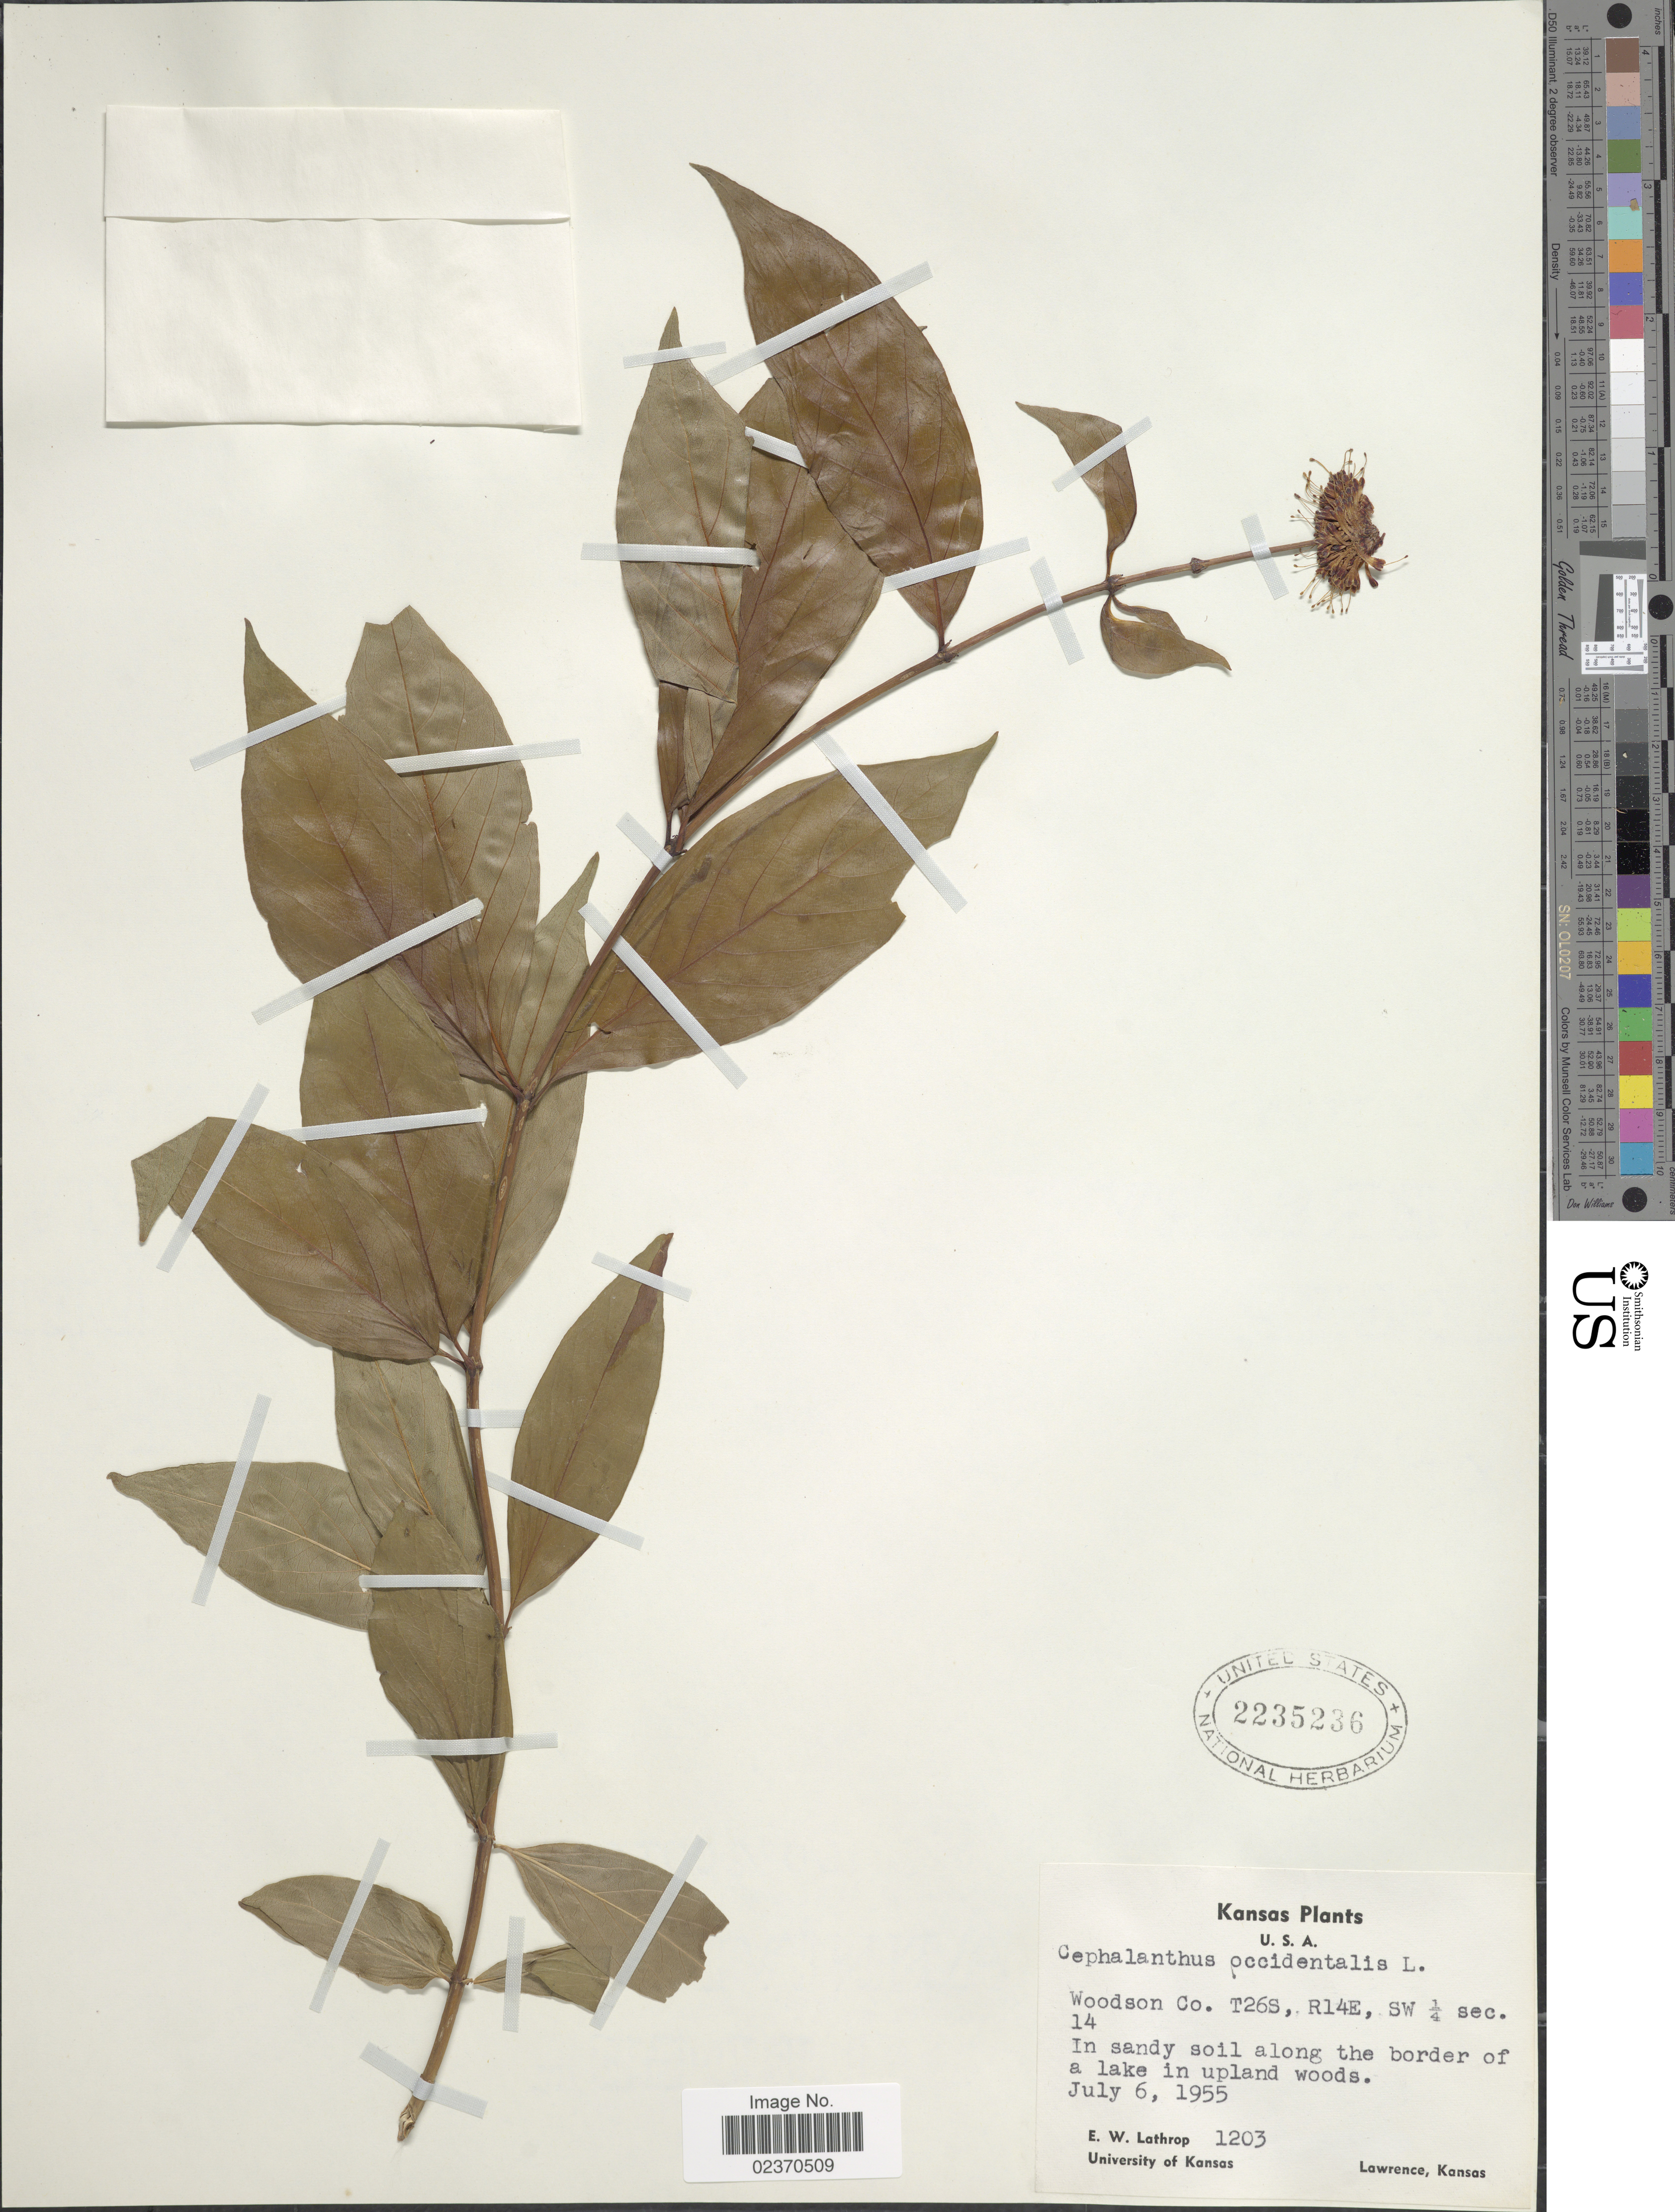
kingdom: Plantae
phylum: Tracheophyta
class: Magnoliopsida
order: Gentianales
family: Rubiaceae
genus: Cephalanthus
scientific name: Cephalanthus occidentalis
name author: L.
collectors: E. W. Lathrop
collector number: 1203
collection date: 1955-07-06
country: United States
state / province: Kansas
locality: Woodson Co. T26S, R14E, SW ¼ sec. 14.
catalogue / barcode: US 2235236